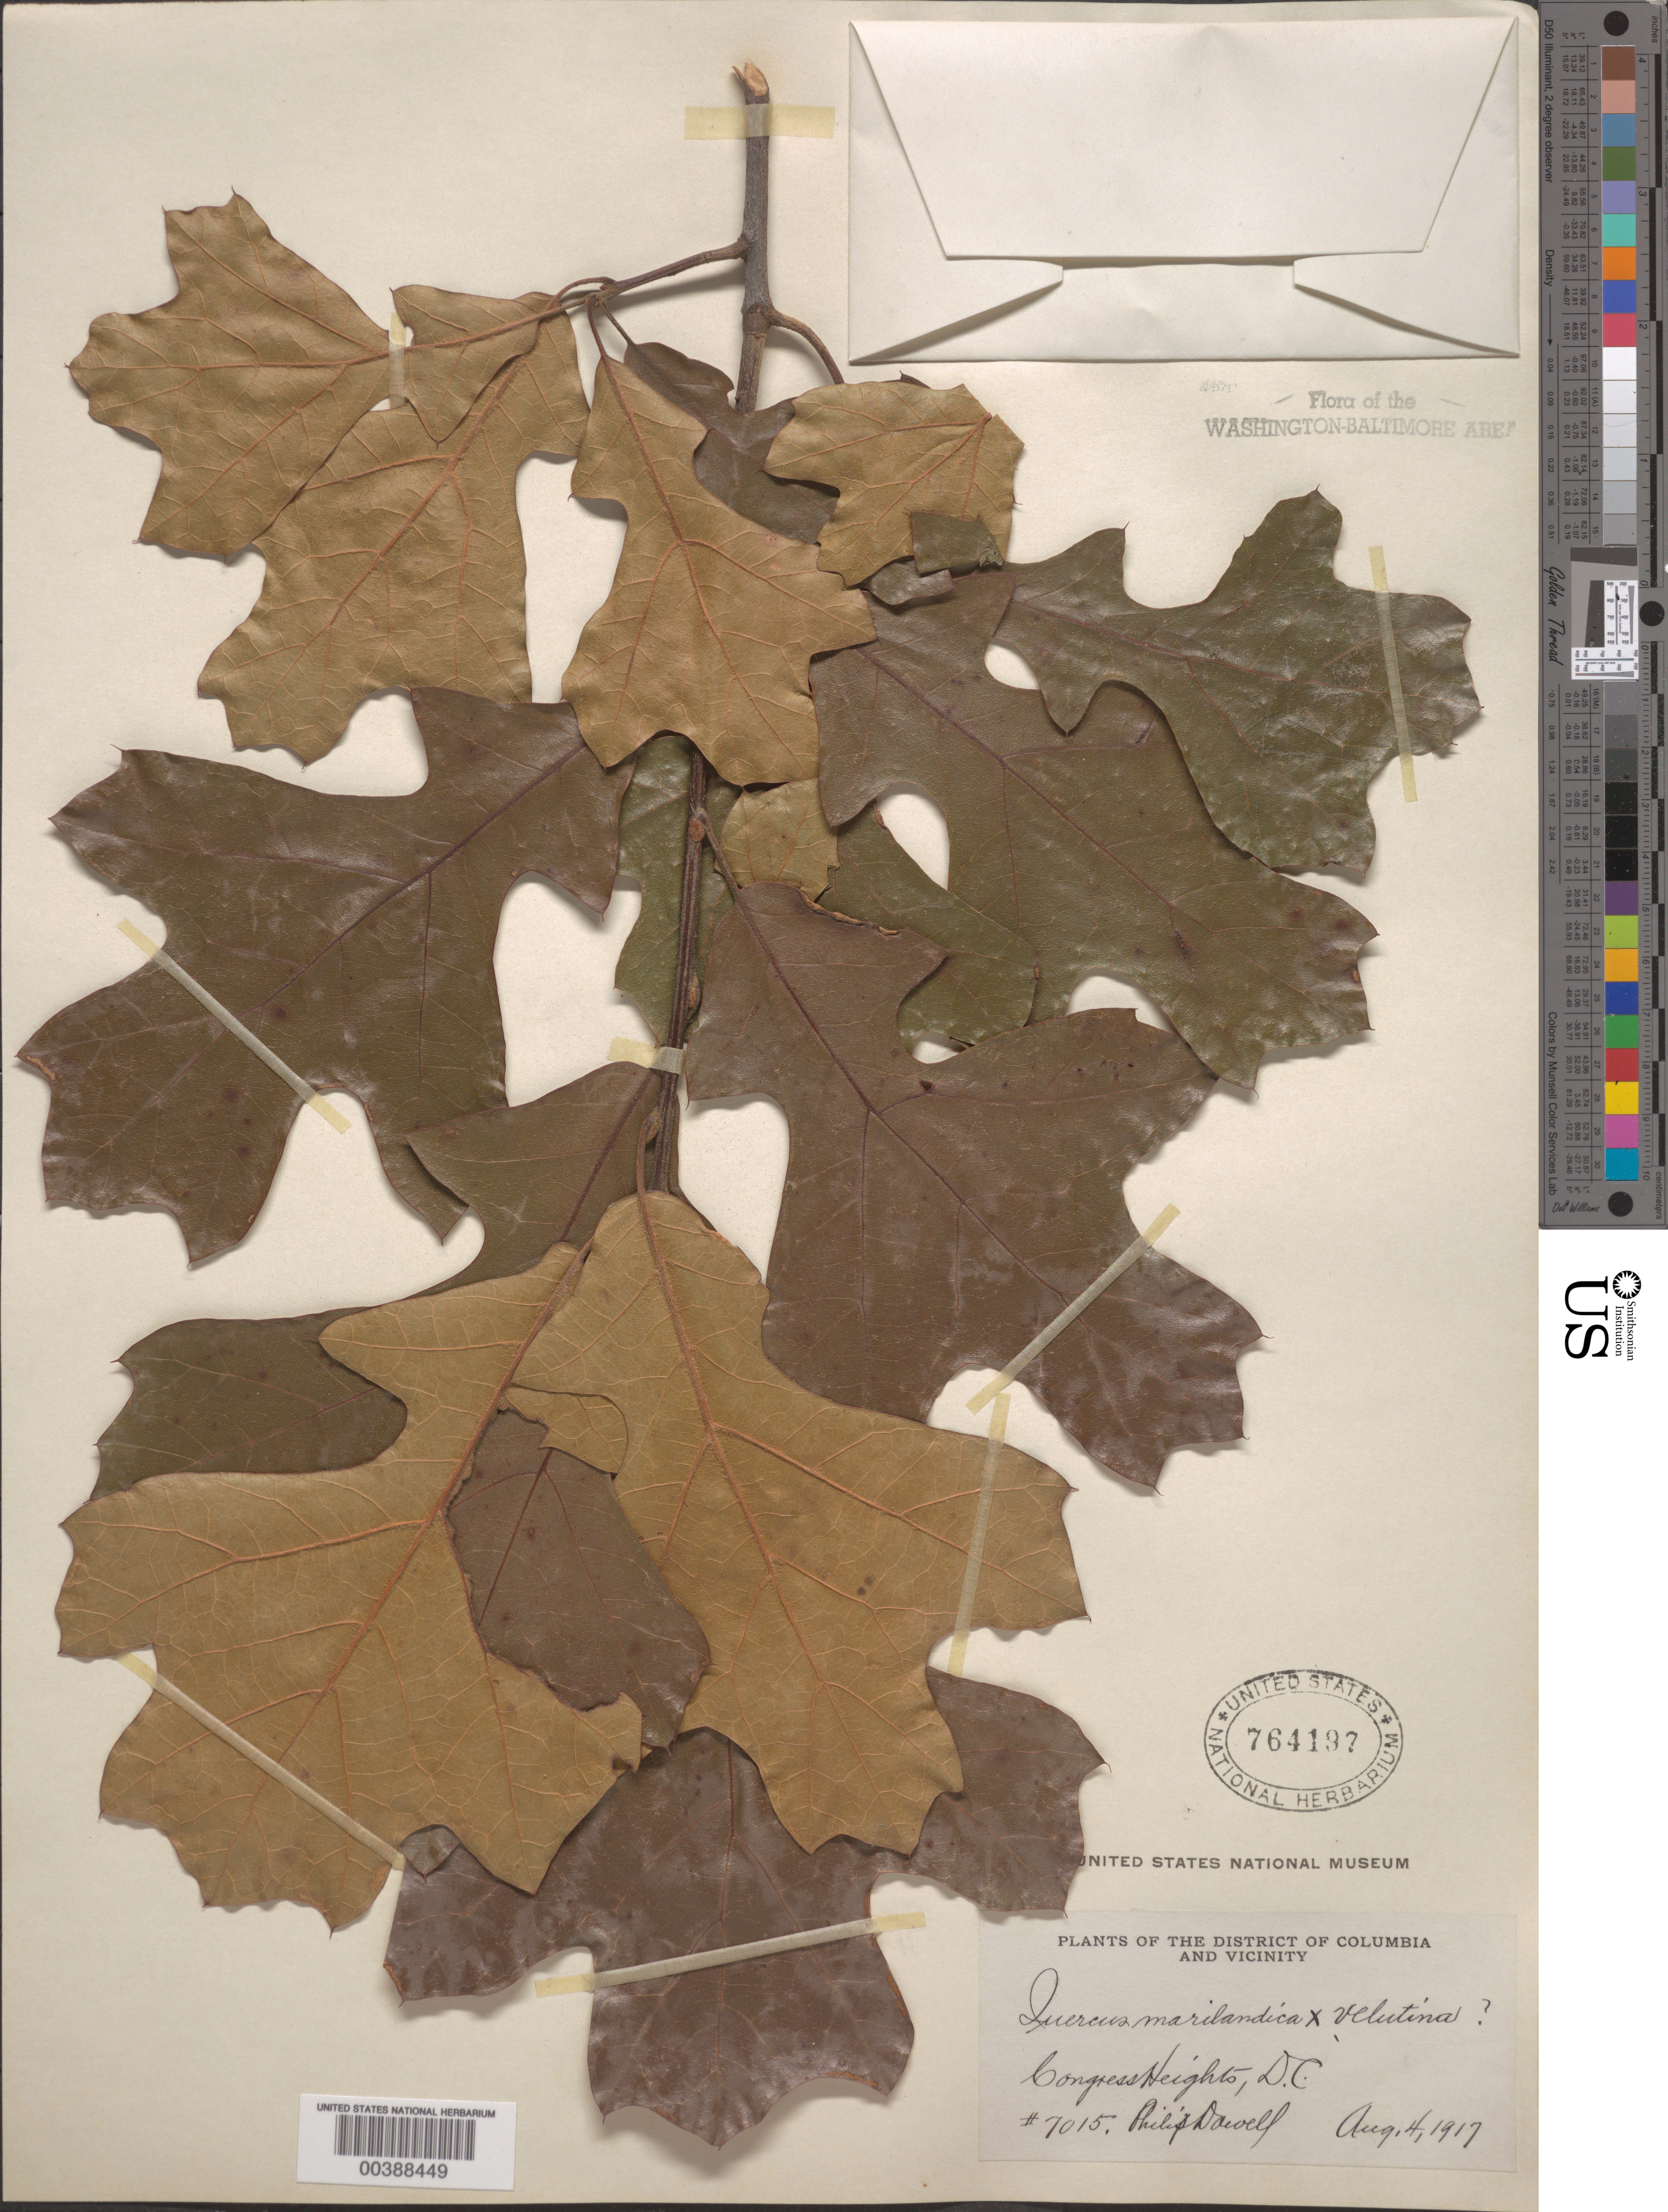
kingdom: Plantae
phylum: Tracheophyta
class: Magnoliopsida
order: Fagales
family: Fagaceae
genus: Quercus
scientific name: Quercus marilandica x Q. velutina Lam.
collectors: P. Dowell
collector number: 7015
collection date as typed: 04 Aug 1917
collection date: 1917-08-04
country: United States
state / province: District of Columbia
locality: Congress Heights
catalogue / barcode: US 764197